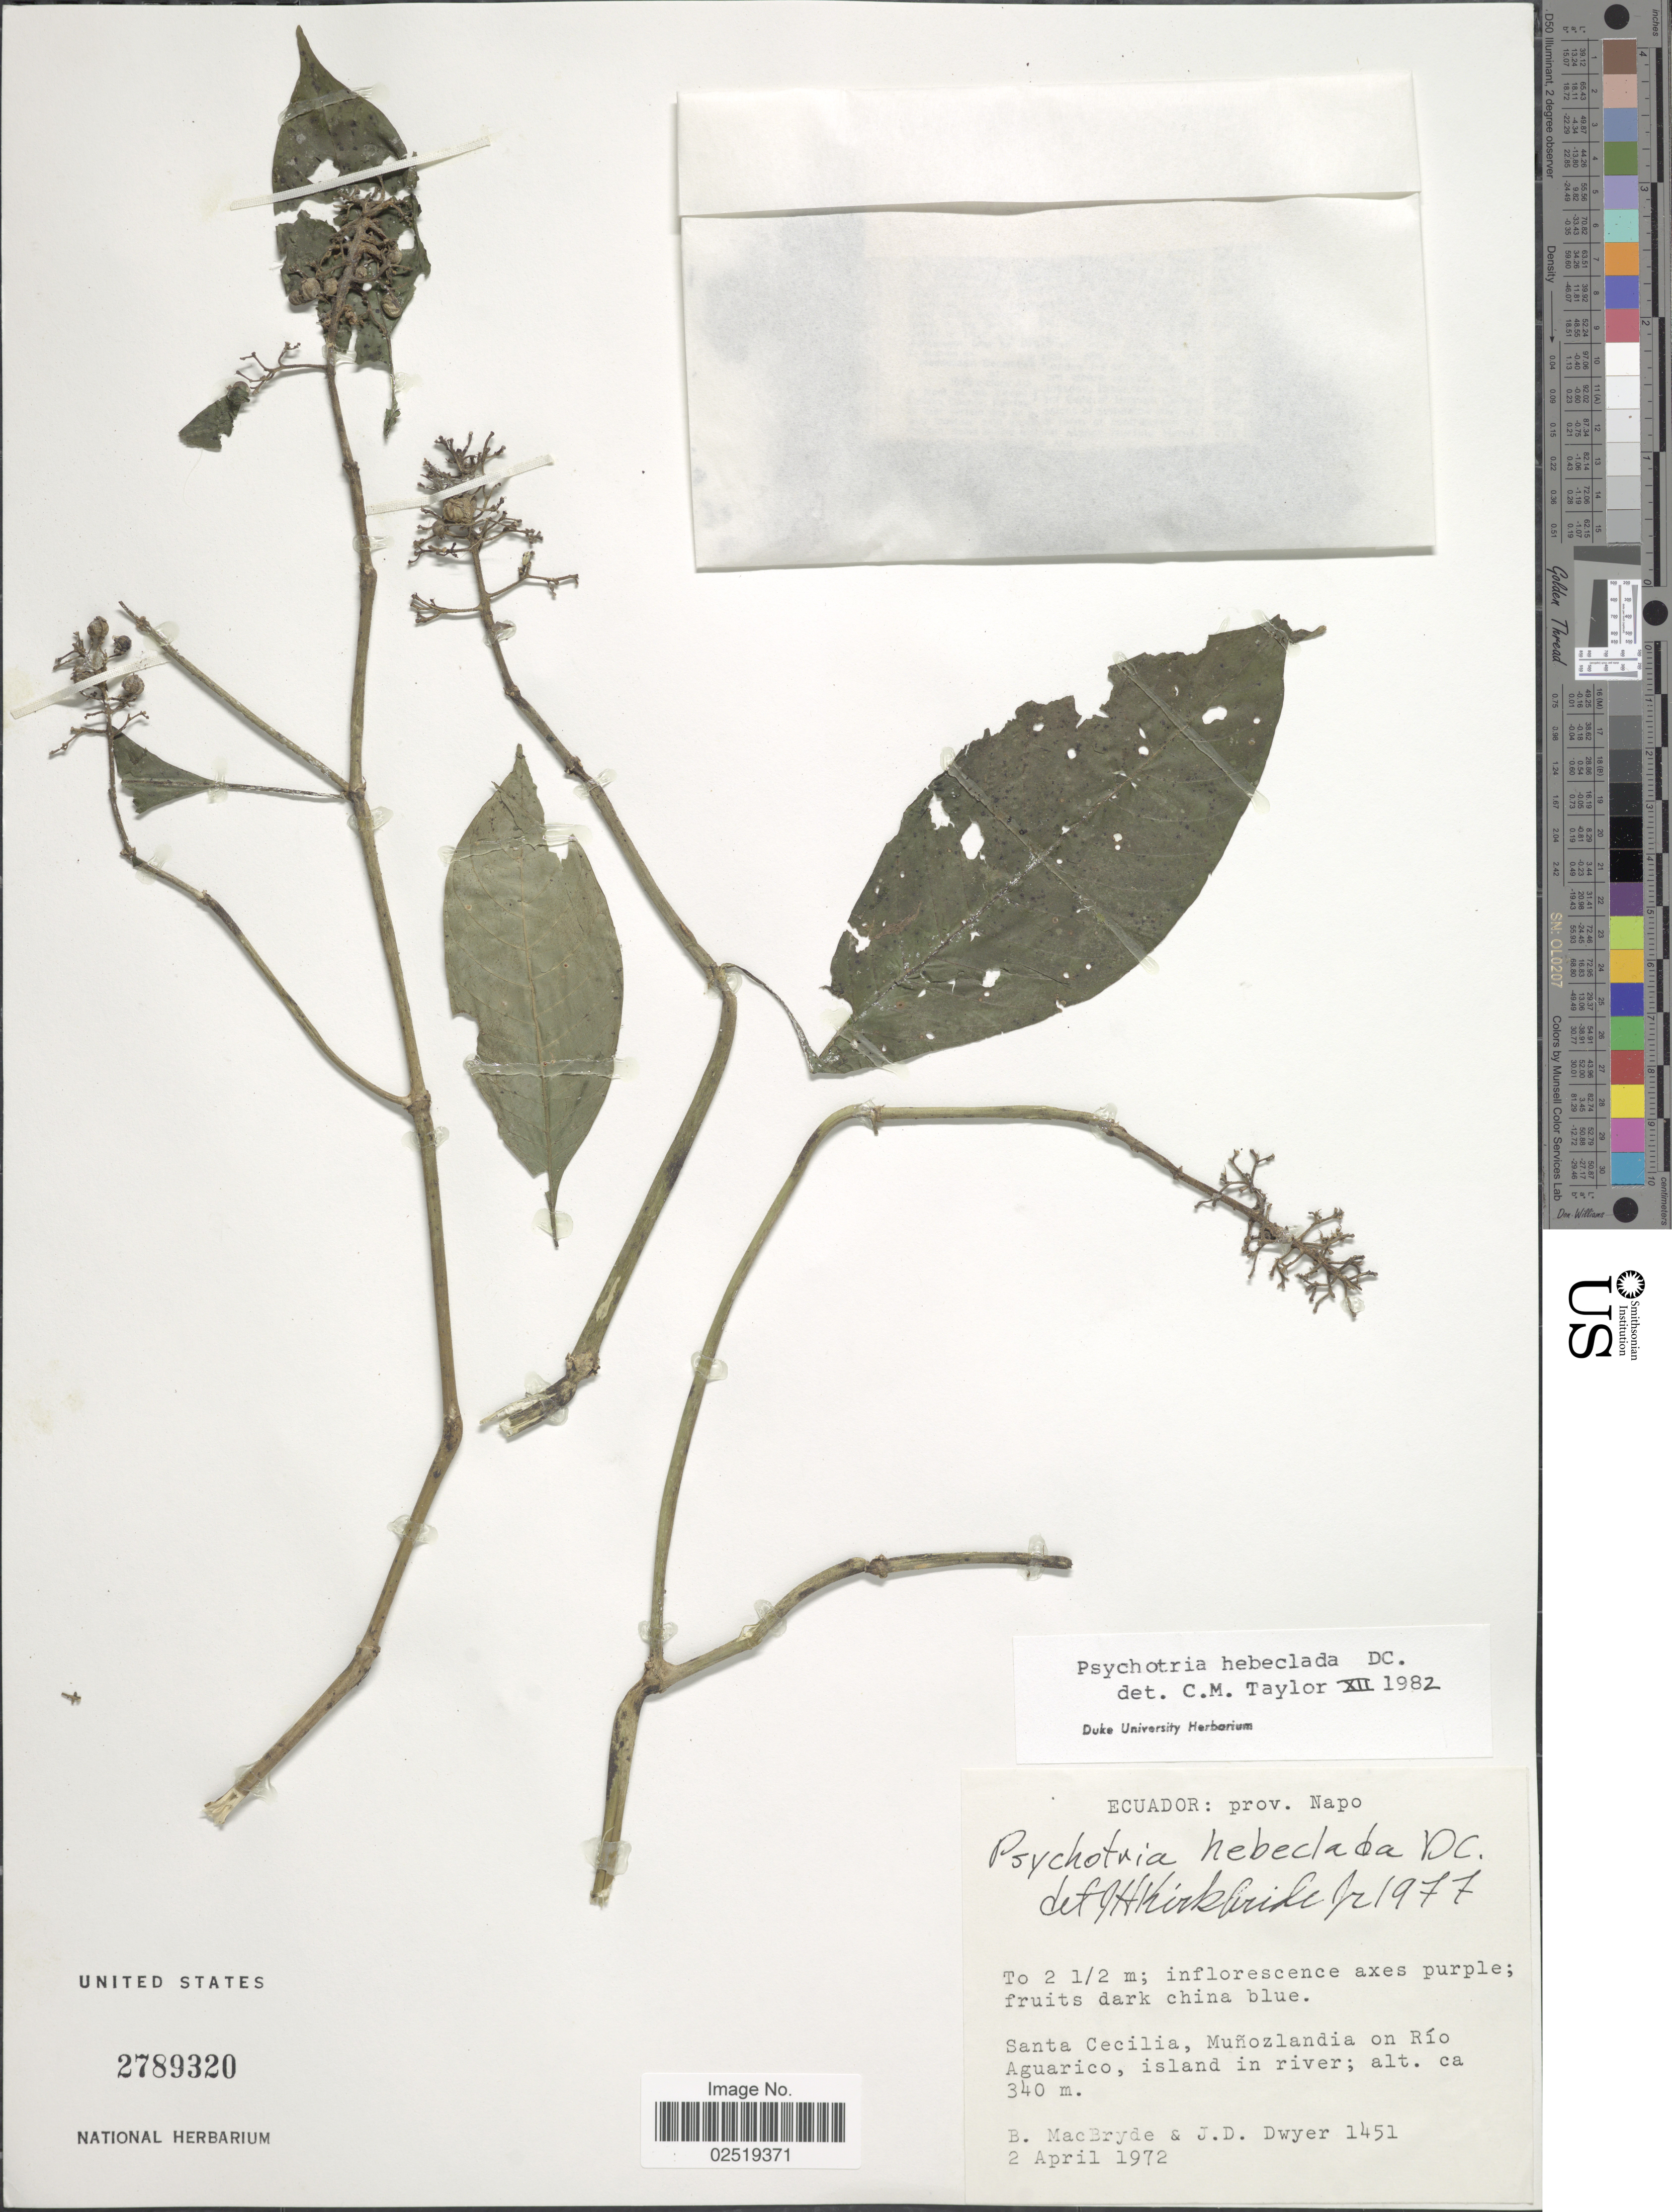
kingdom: Plantae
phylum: Tracheophyta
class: Magnoliopsida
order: Gentianales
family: Rubiaceae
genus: Psychotria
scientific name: Psychotria hebeclada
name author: DC.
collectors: B. MacBryde & J. D. Dwyer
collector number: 1451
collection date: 1972-04-02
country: Ecuador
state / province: Napo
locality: Prov. Napo. Santa Cecilia, Munozlandia on Rio Aguarico, island in river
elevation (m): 340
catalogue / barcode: US 2789320